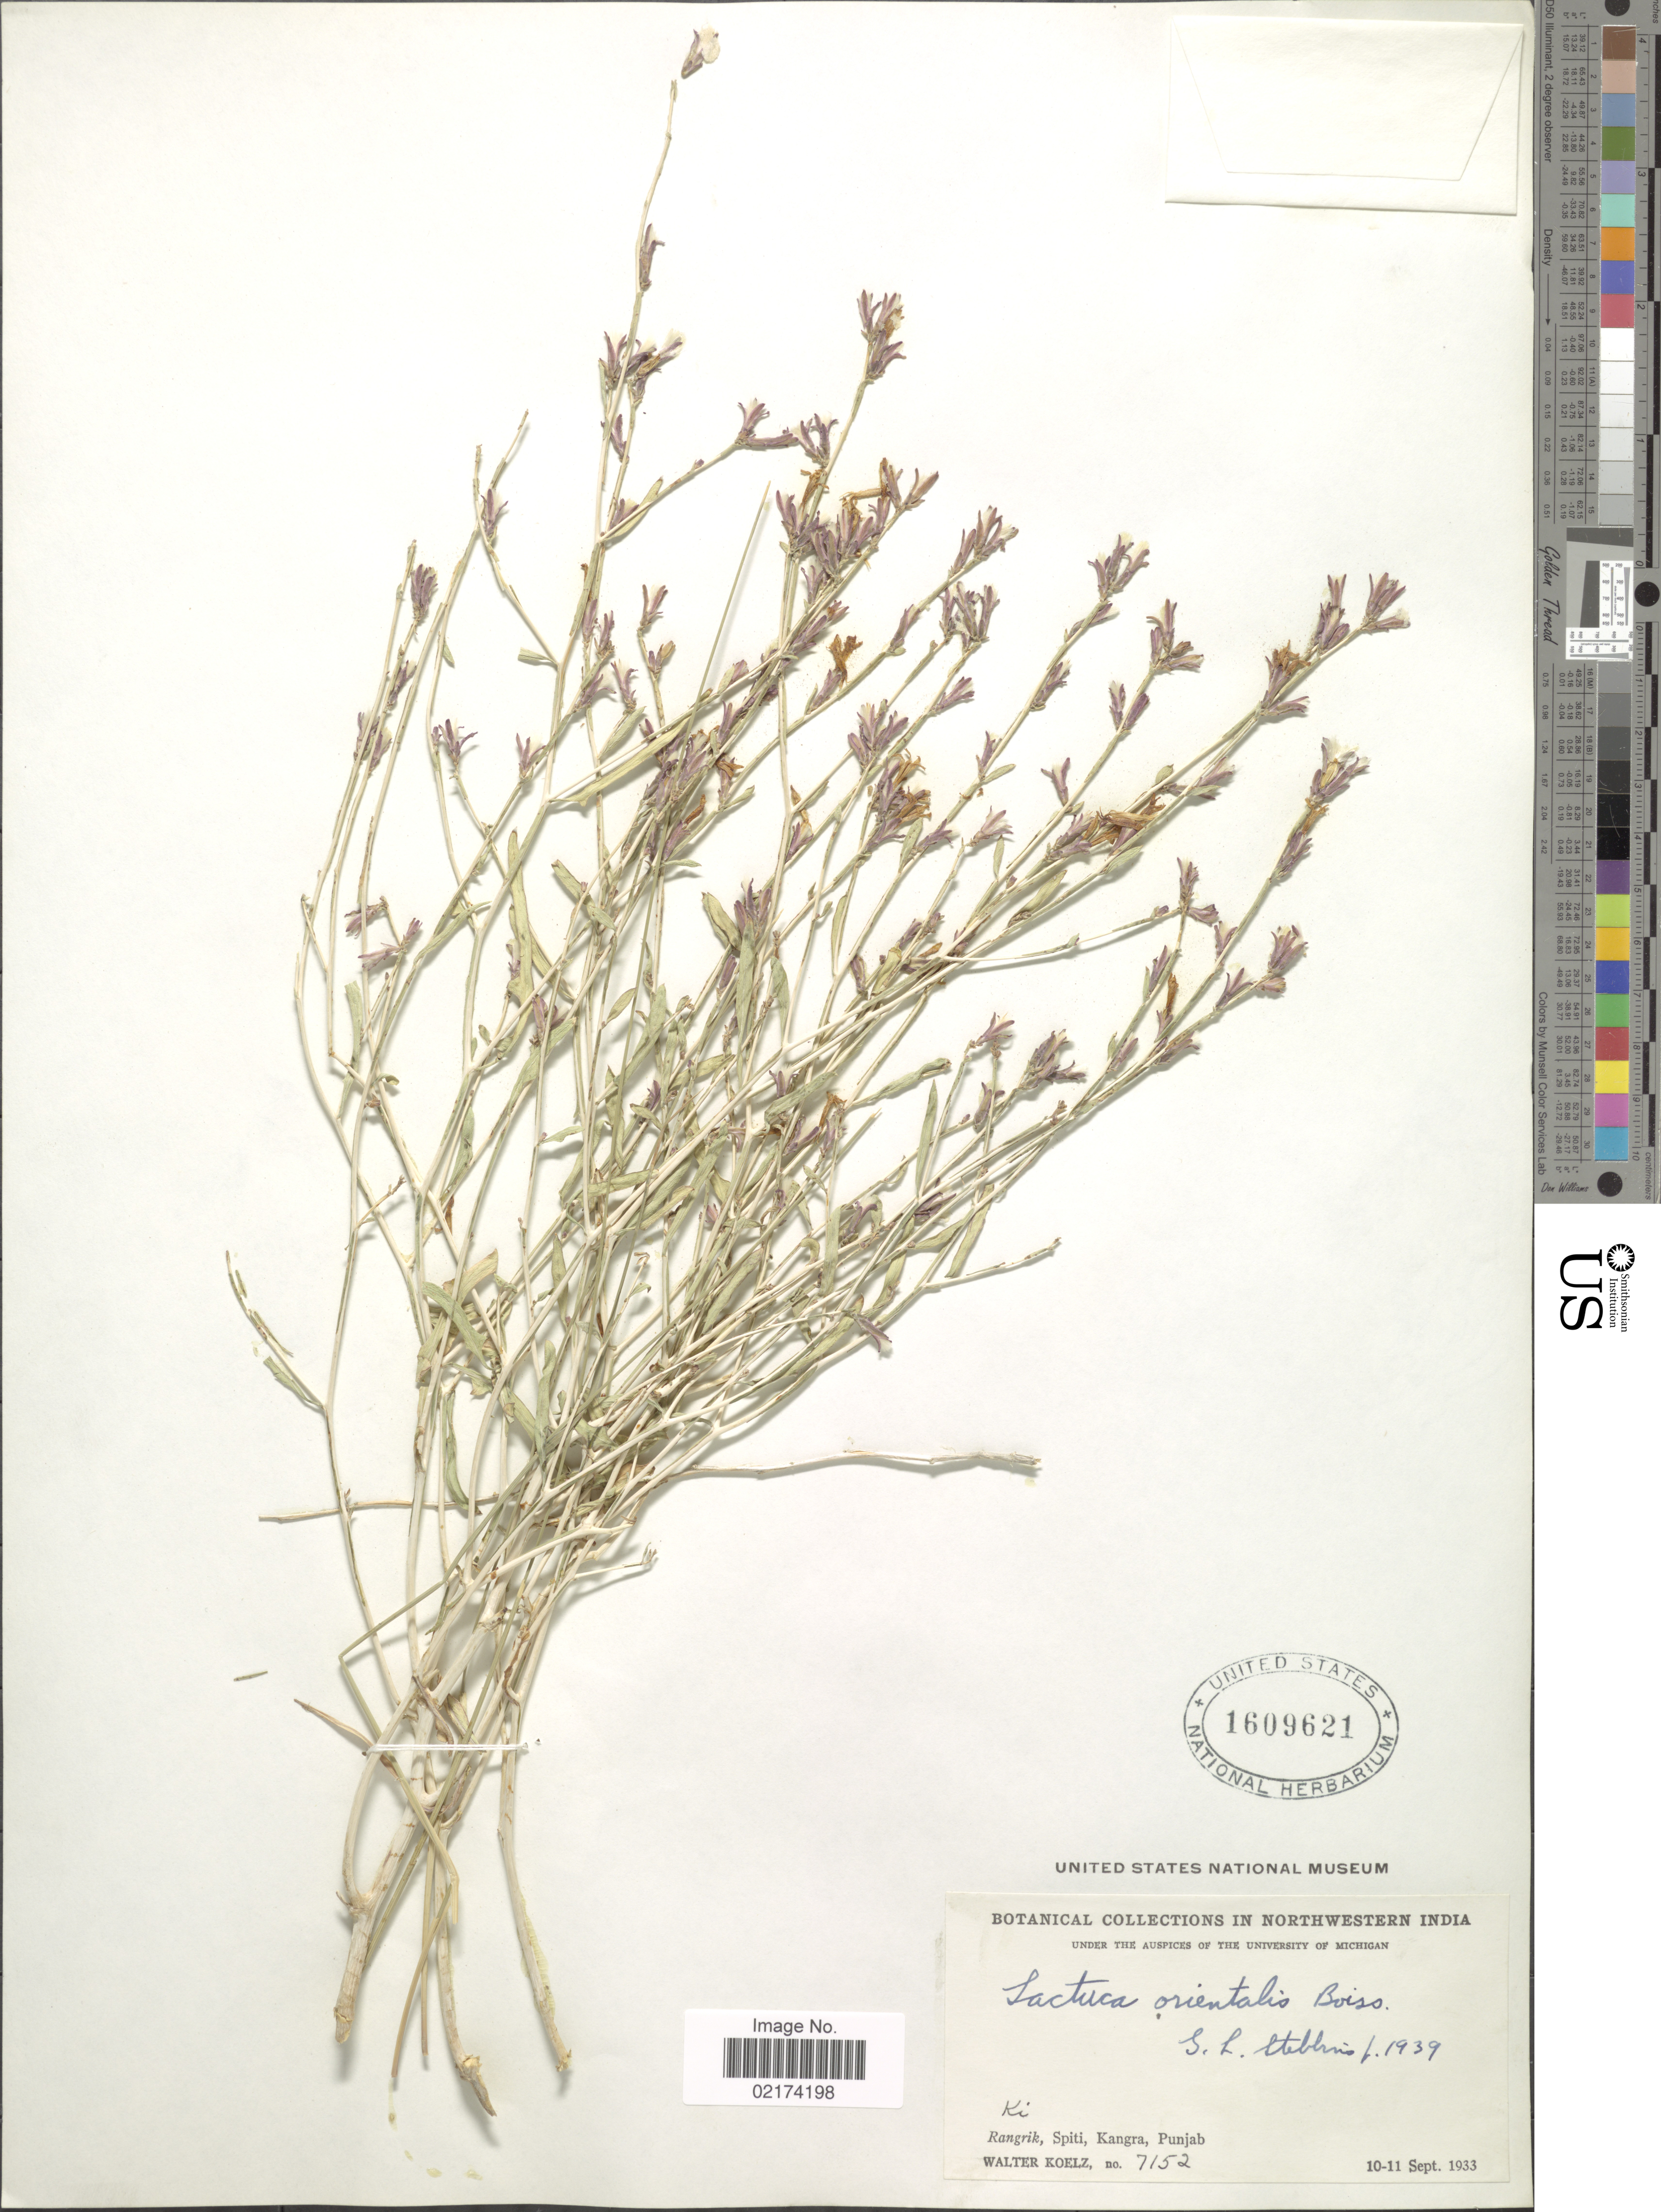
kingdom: Plantae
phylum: Tracheophyta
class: Magnoliopsida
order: Asterales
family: Asteraceae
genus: Lactuca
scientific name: Lactuca orientalis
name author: (Boiss.) Boiss.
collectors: W. N. Koelz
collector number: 7152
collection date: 1933-09-10/1933-09-11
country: India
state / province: Himachal Pradesh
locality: Northwestern India, Ki, Rangrik, Spiti, Kangra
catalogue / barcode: US 1609621